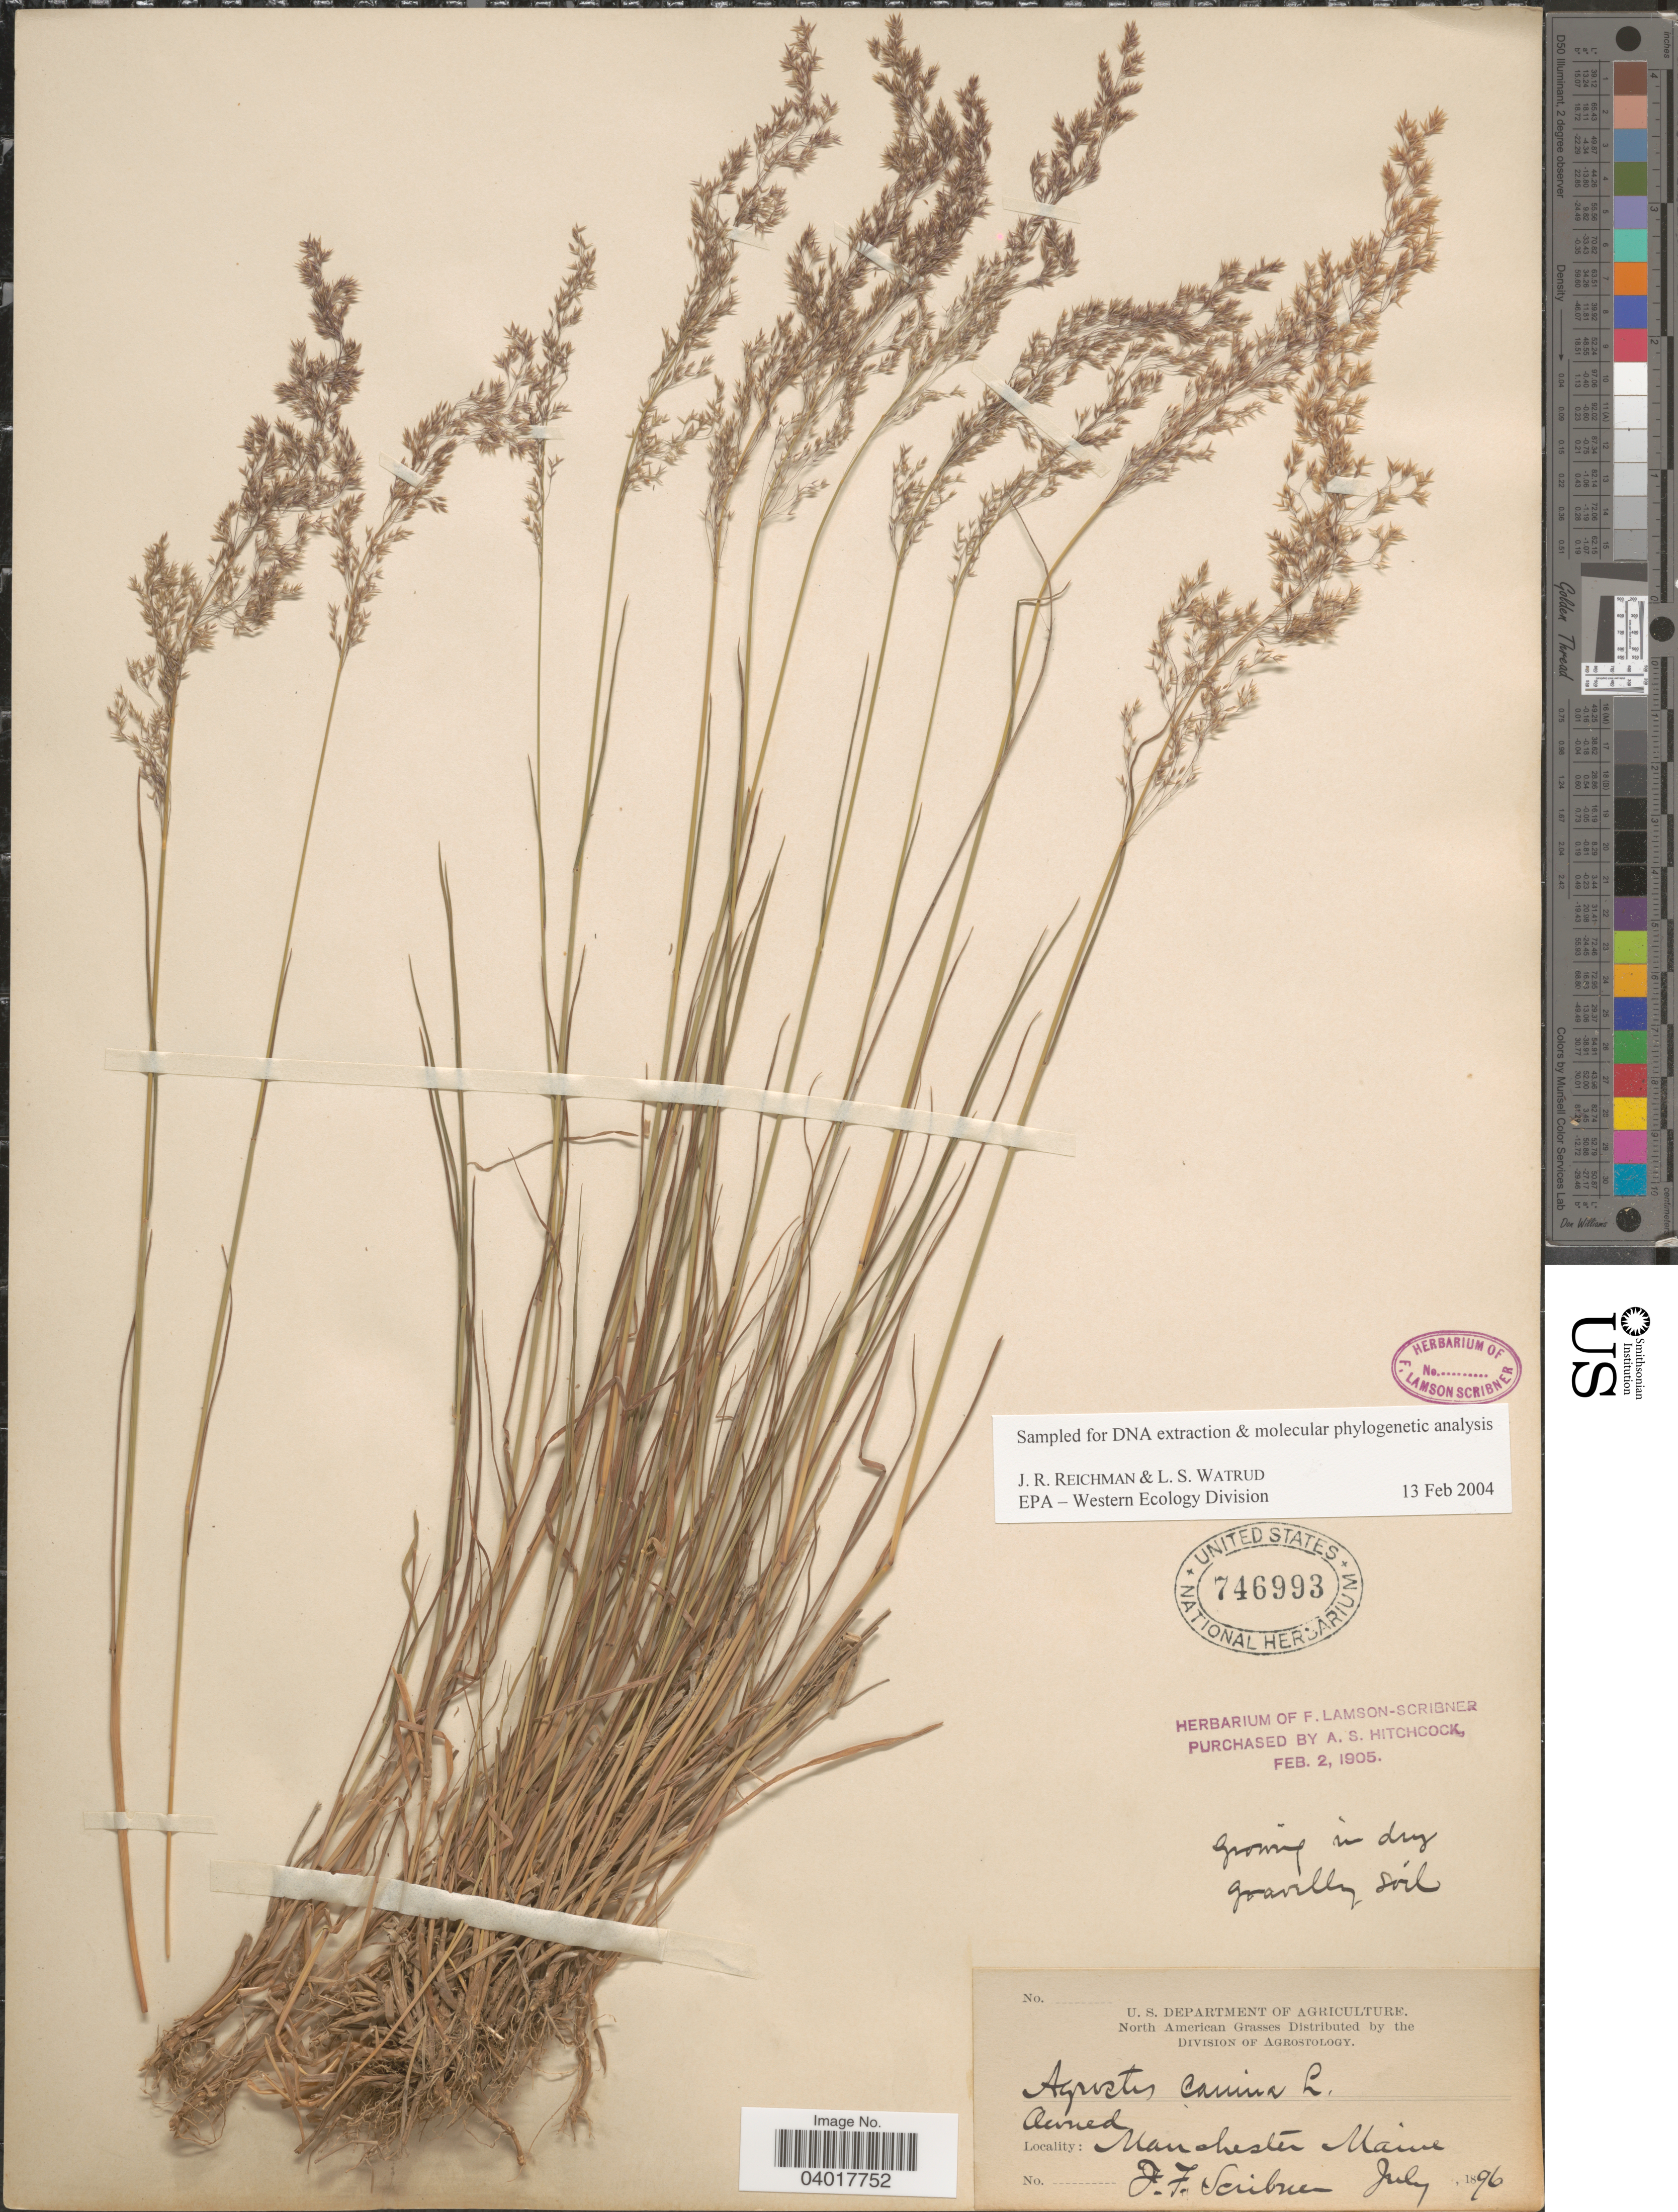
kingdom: Plantae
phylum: Tracheophyta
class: Liliopsida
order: Poales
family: Poaceae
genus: Agrostis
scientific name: Agrostis canina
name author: L.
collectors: J. Scribner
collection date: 1896-07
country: United States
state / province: Maine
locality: Manchester.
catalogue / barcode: US 746993